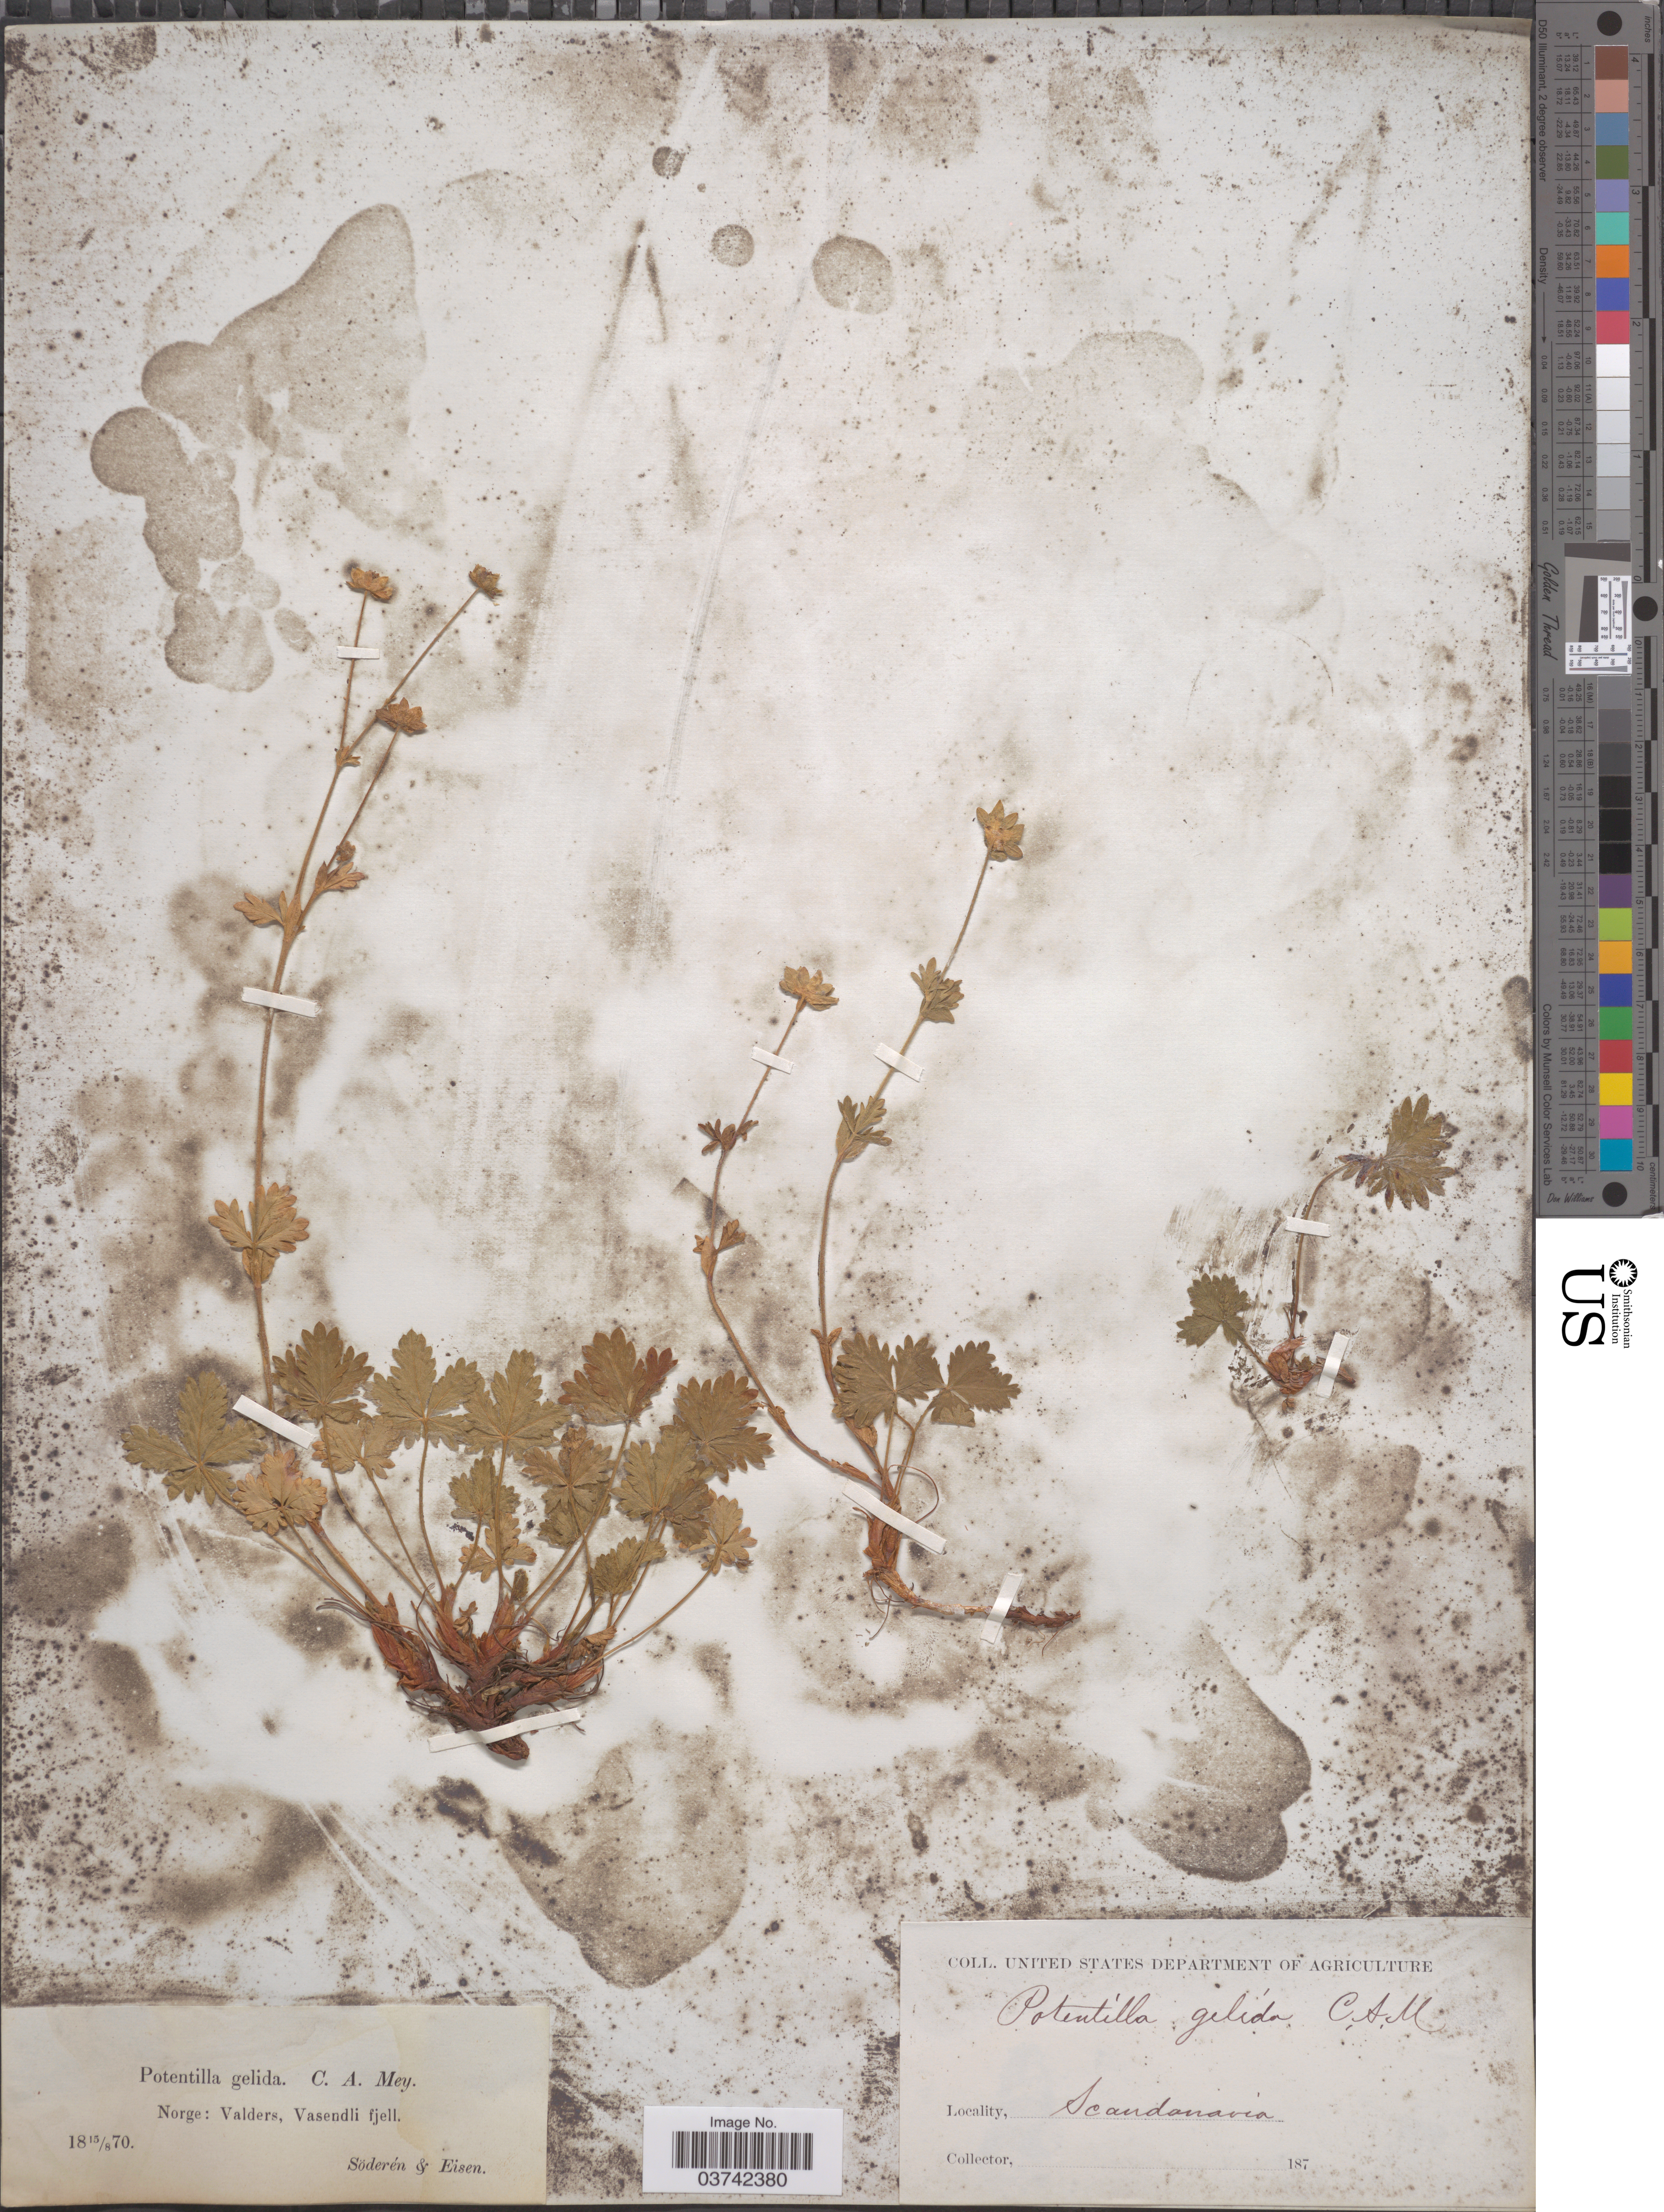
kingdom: Plantae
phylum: Tracheophyta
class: Magnoliopsida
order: Rosales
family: Rosaceae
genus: Potentilla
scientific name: Potentilla gelida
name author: C.A. Mey.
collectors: Söderén & Eisen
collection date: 1870-08-15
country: Norway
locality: Scandanavia. Norge: Valders, Vasendli fjell.